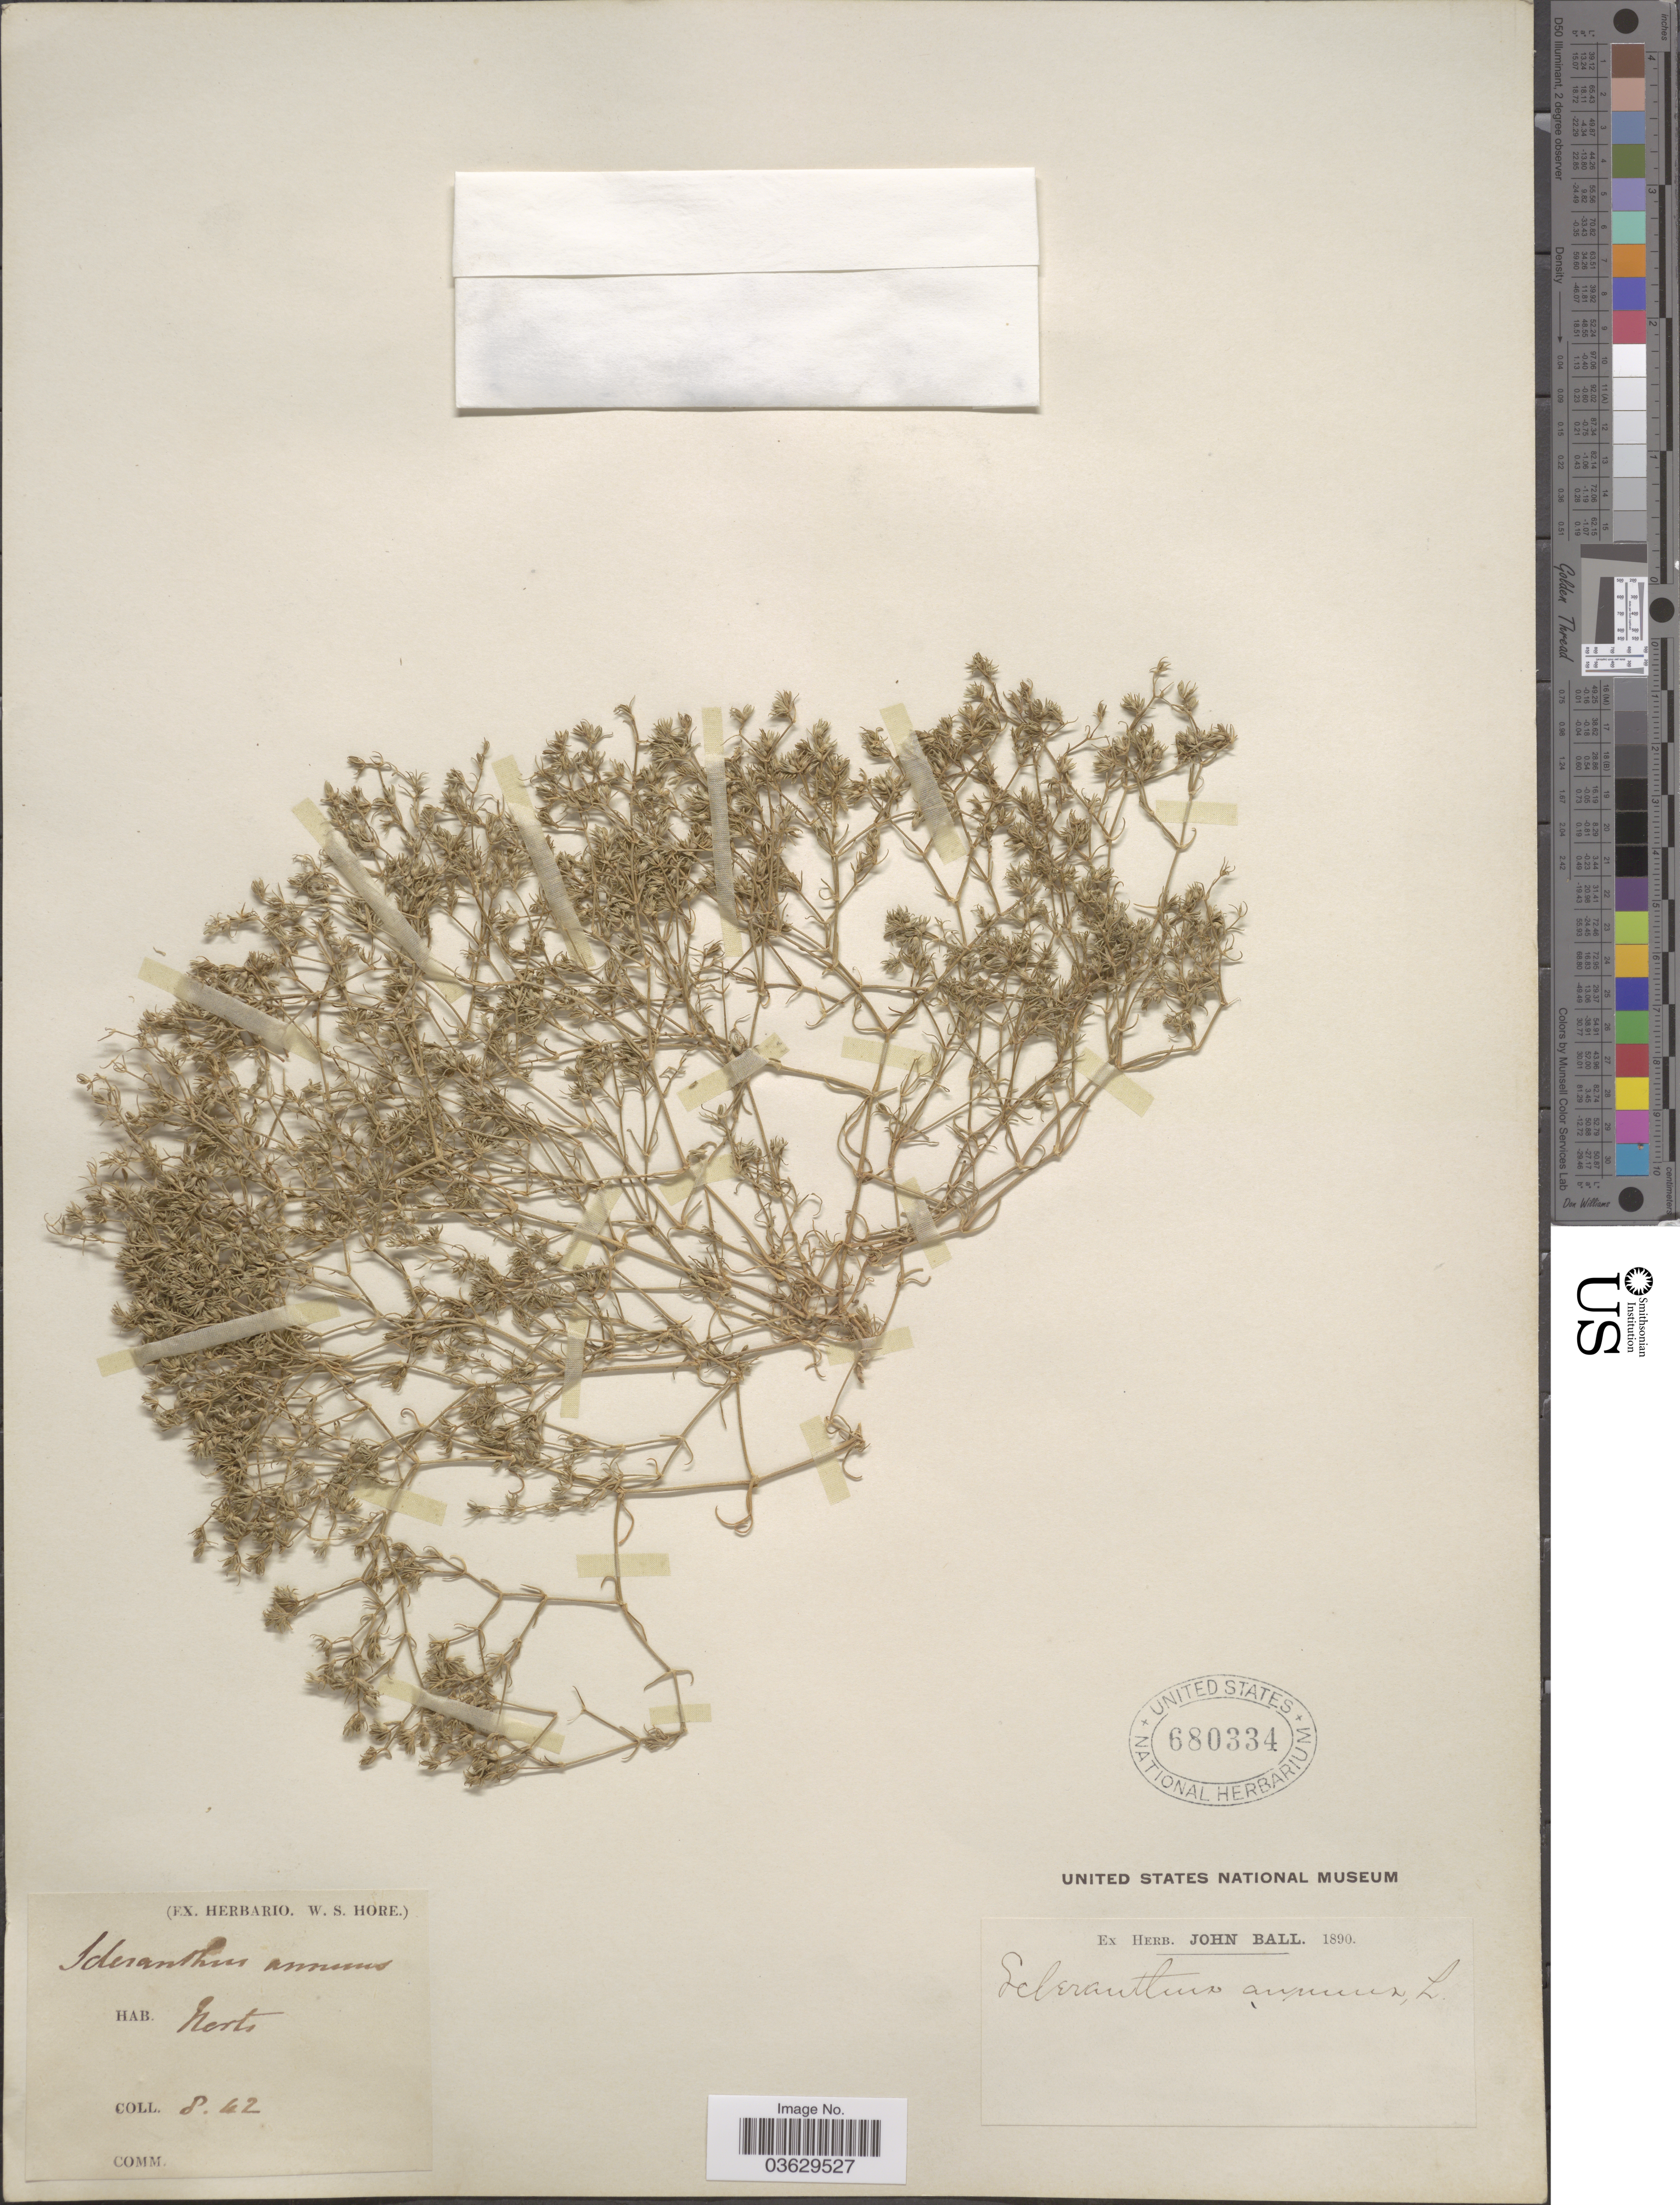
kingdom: Plantae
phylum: Tracheophyta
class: Magnoliopsida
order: Caryophyllales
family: Caryophyllaceae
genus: Scleranthus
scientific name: Scleranthus annuus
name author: L.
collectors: ex herb. W. S. Hore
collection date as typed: Transcribed d/m/y: /8/42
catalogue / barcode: US 680334